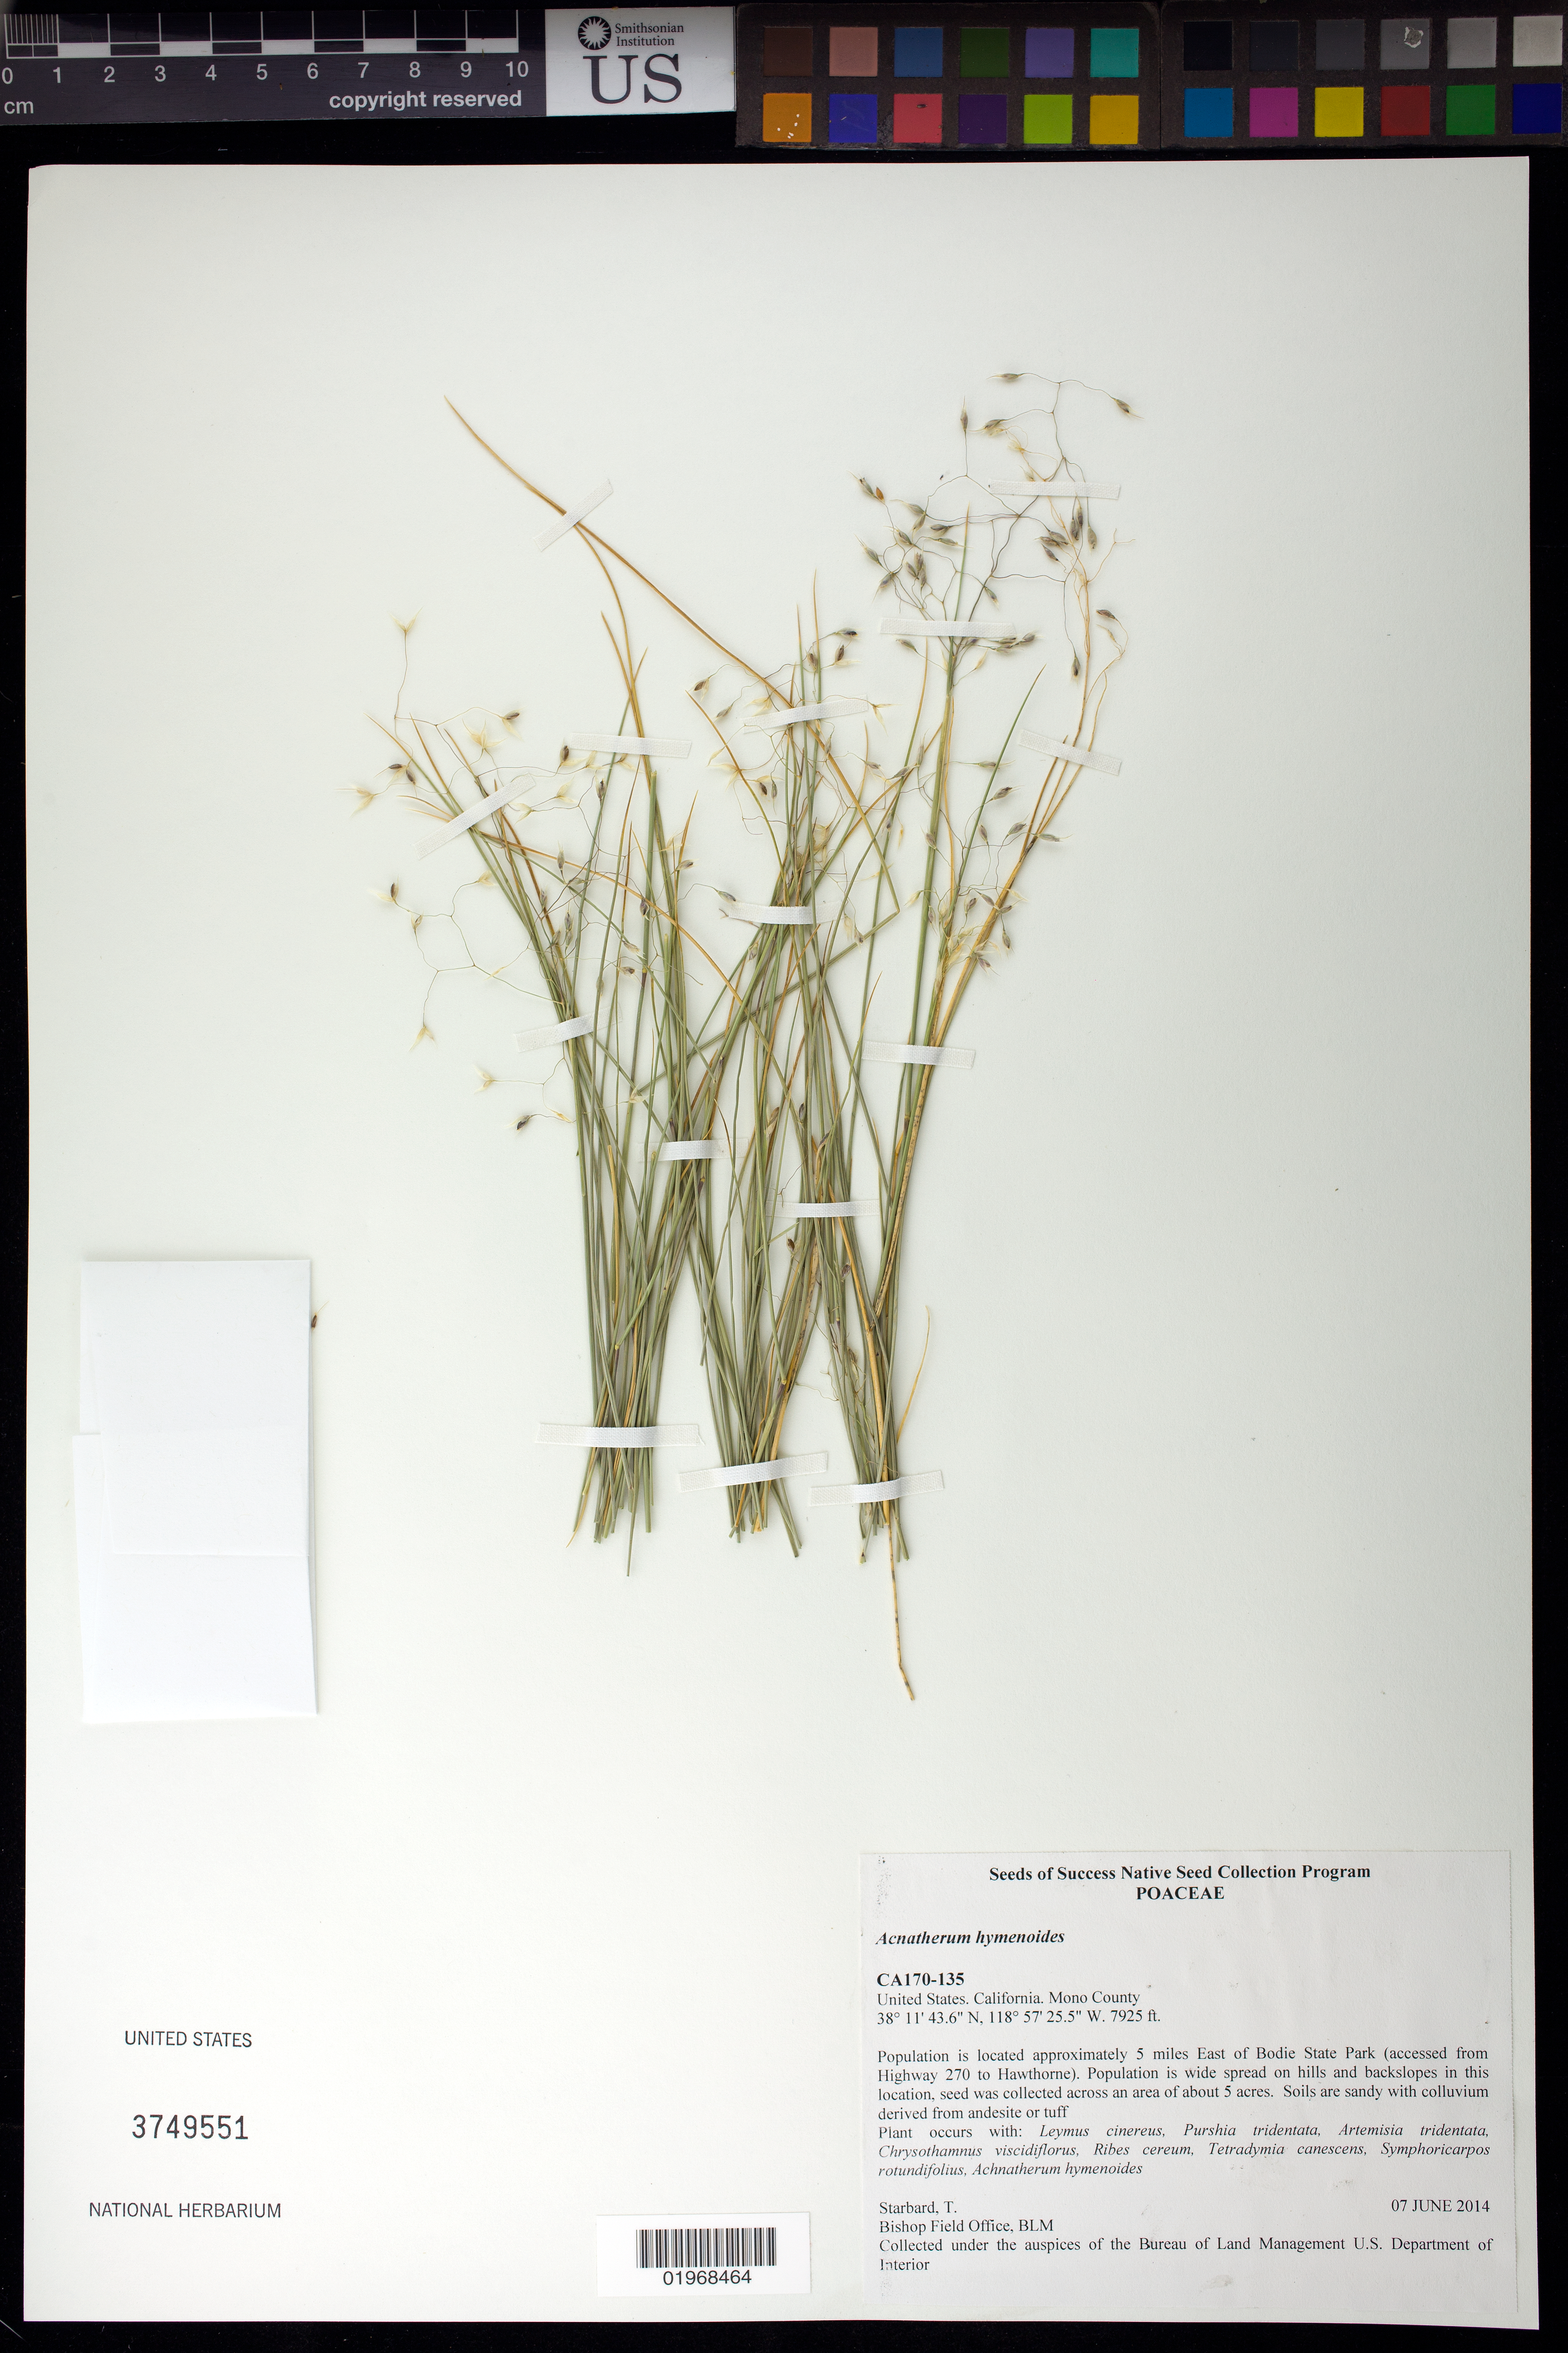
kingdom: Plantae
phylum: Tracheophyta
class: Liliopsida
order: Poales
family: Poaceae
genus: Achnatherum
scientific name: Achnatherum hymenoides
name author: (Roem. & Schult.) Barkworth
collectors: T. Starbard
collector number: CA170-135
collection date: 2014-06-07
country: United States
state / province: California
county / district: Mono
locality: Bodie State Park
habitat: With Artemisis tridentata, Purshia tridentata, Ribes cereum, ect.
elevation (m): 2416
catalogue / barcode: US 3749551